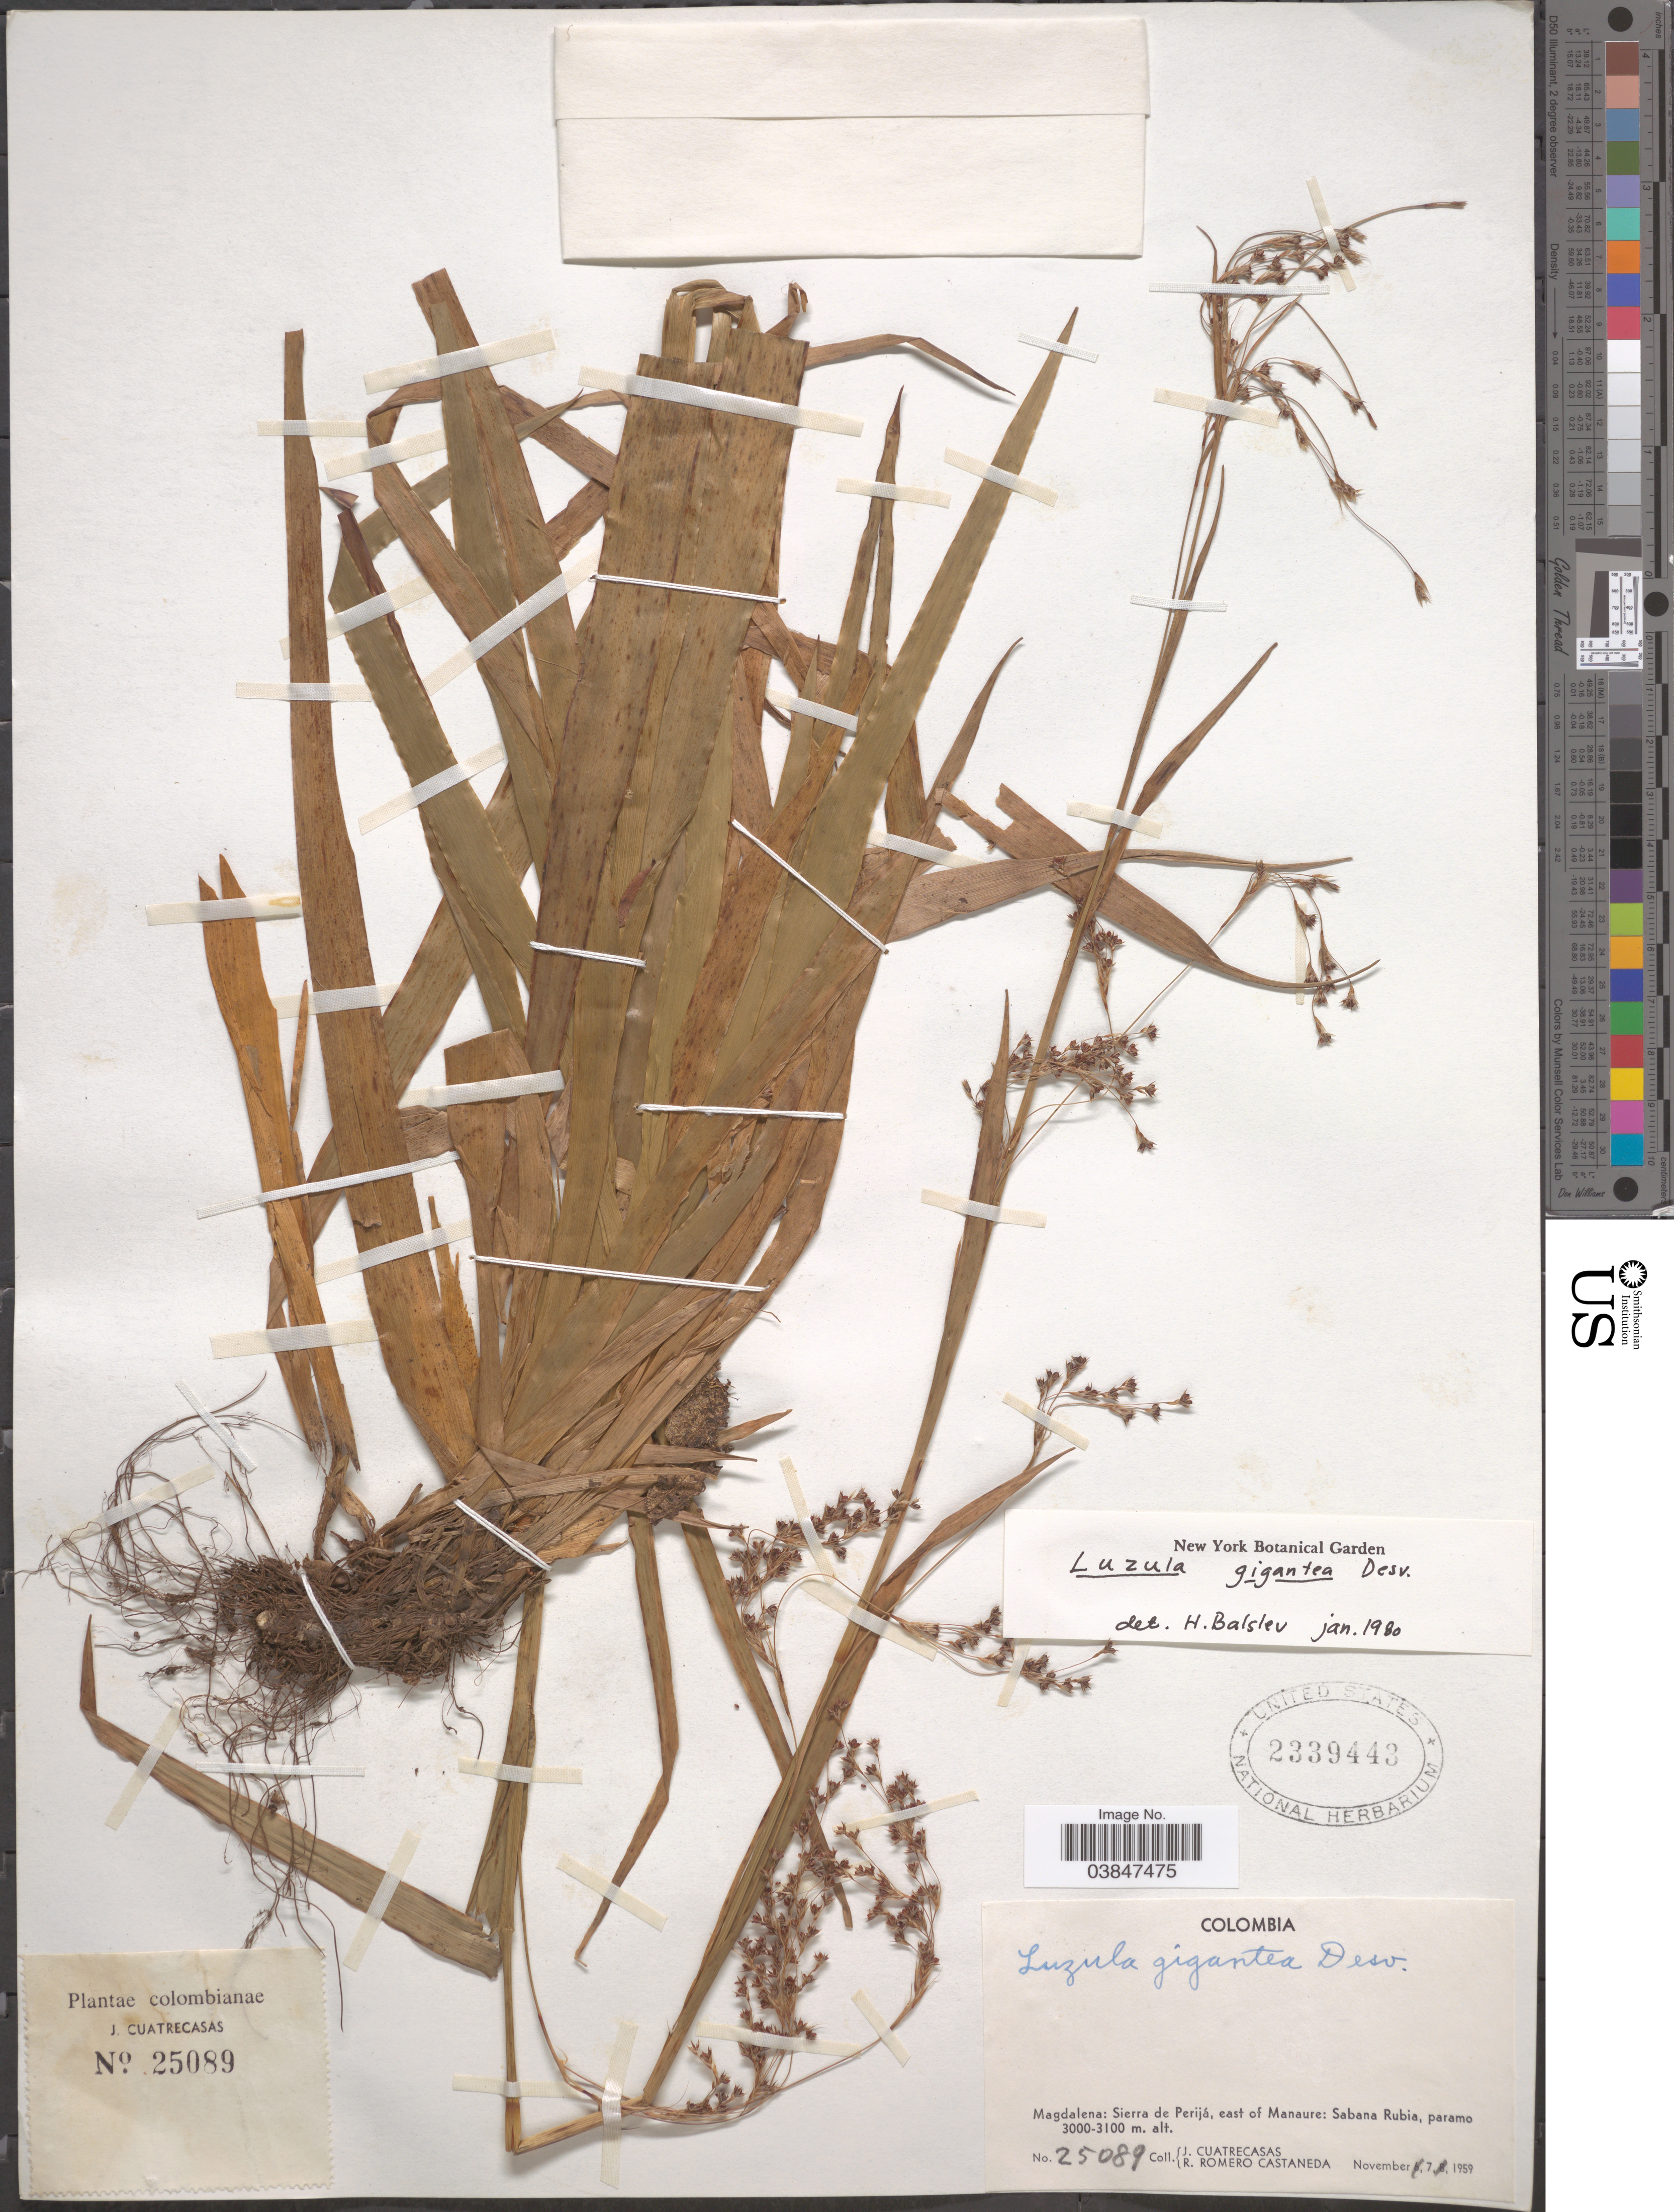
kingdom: Plantae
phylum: Tracheophyta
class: Liliopsida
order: Poales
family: Juncaceae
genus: Luzula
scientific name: Luzula gigantea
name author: Desv.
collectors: J. Cuatrecasas & R. Romero Castañeda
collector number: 25089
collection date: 1959-11-07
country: Colombia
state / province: Magdalena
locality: Sierra de Perijá, east of Manaure: Sabana Rubia, paramo.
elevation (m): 3000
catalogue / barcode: US 2339443